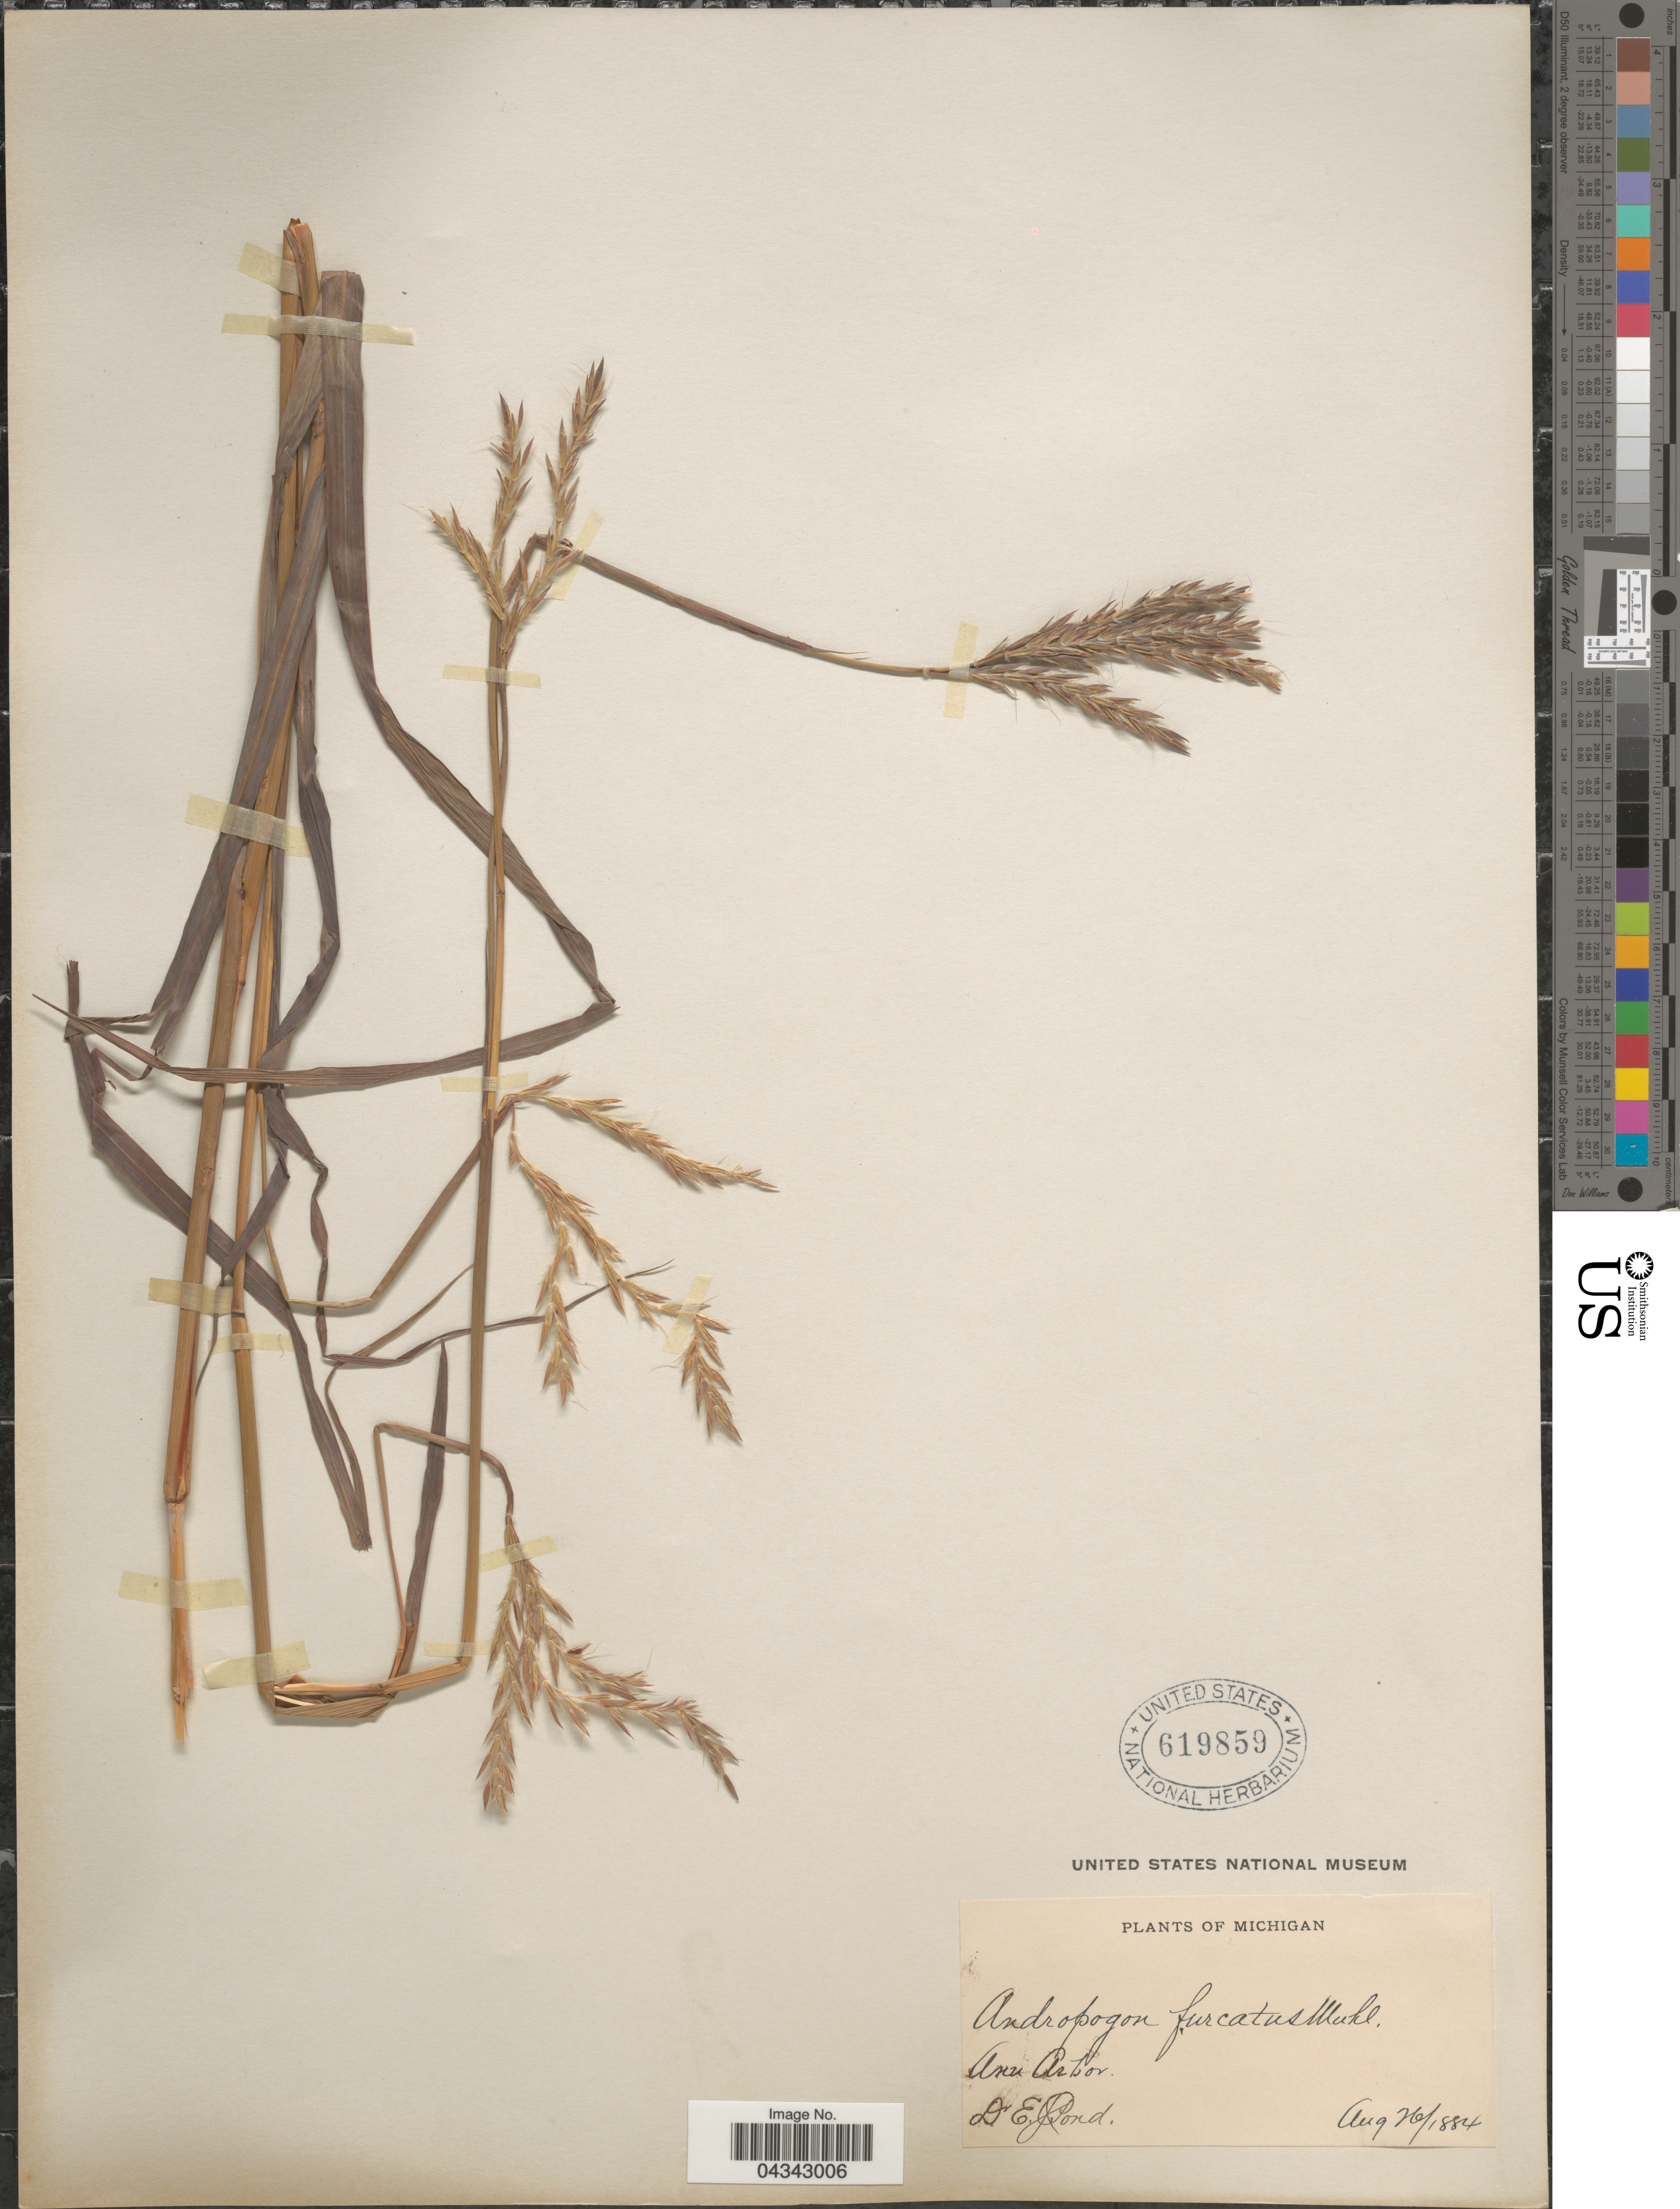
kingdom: Plantae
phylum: Tracheophyta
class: Liliopsida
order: Poales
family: Poaceae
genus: Andropogon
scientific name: Andropogon gerardii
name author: Vitman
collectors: D. Pond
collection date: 1884-08-26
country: United States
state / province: Michigan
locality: Ann Arbor.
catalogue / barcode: US 619859